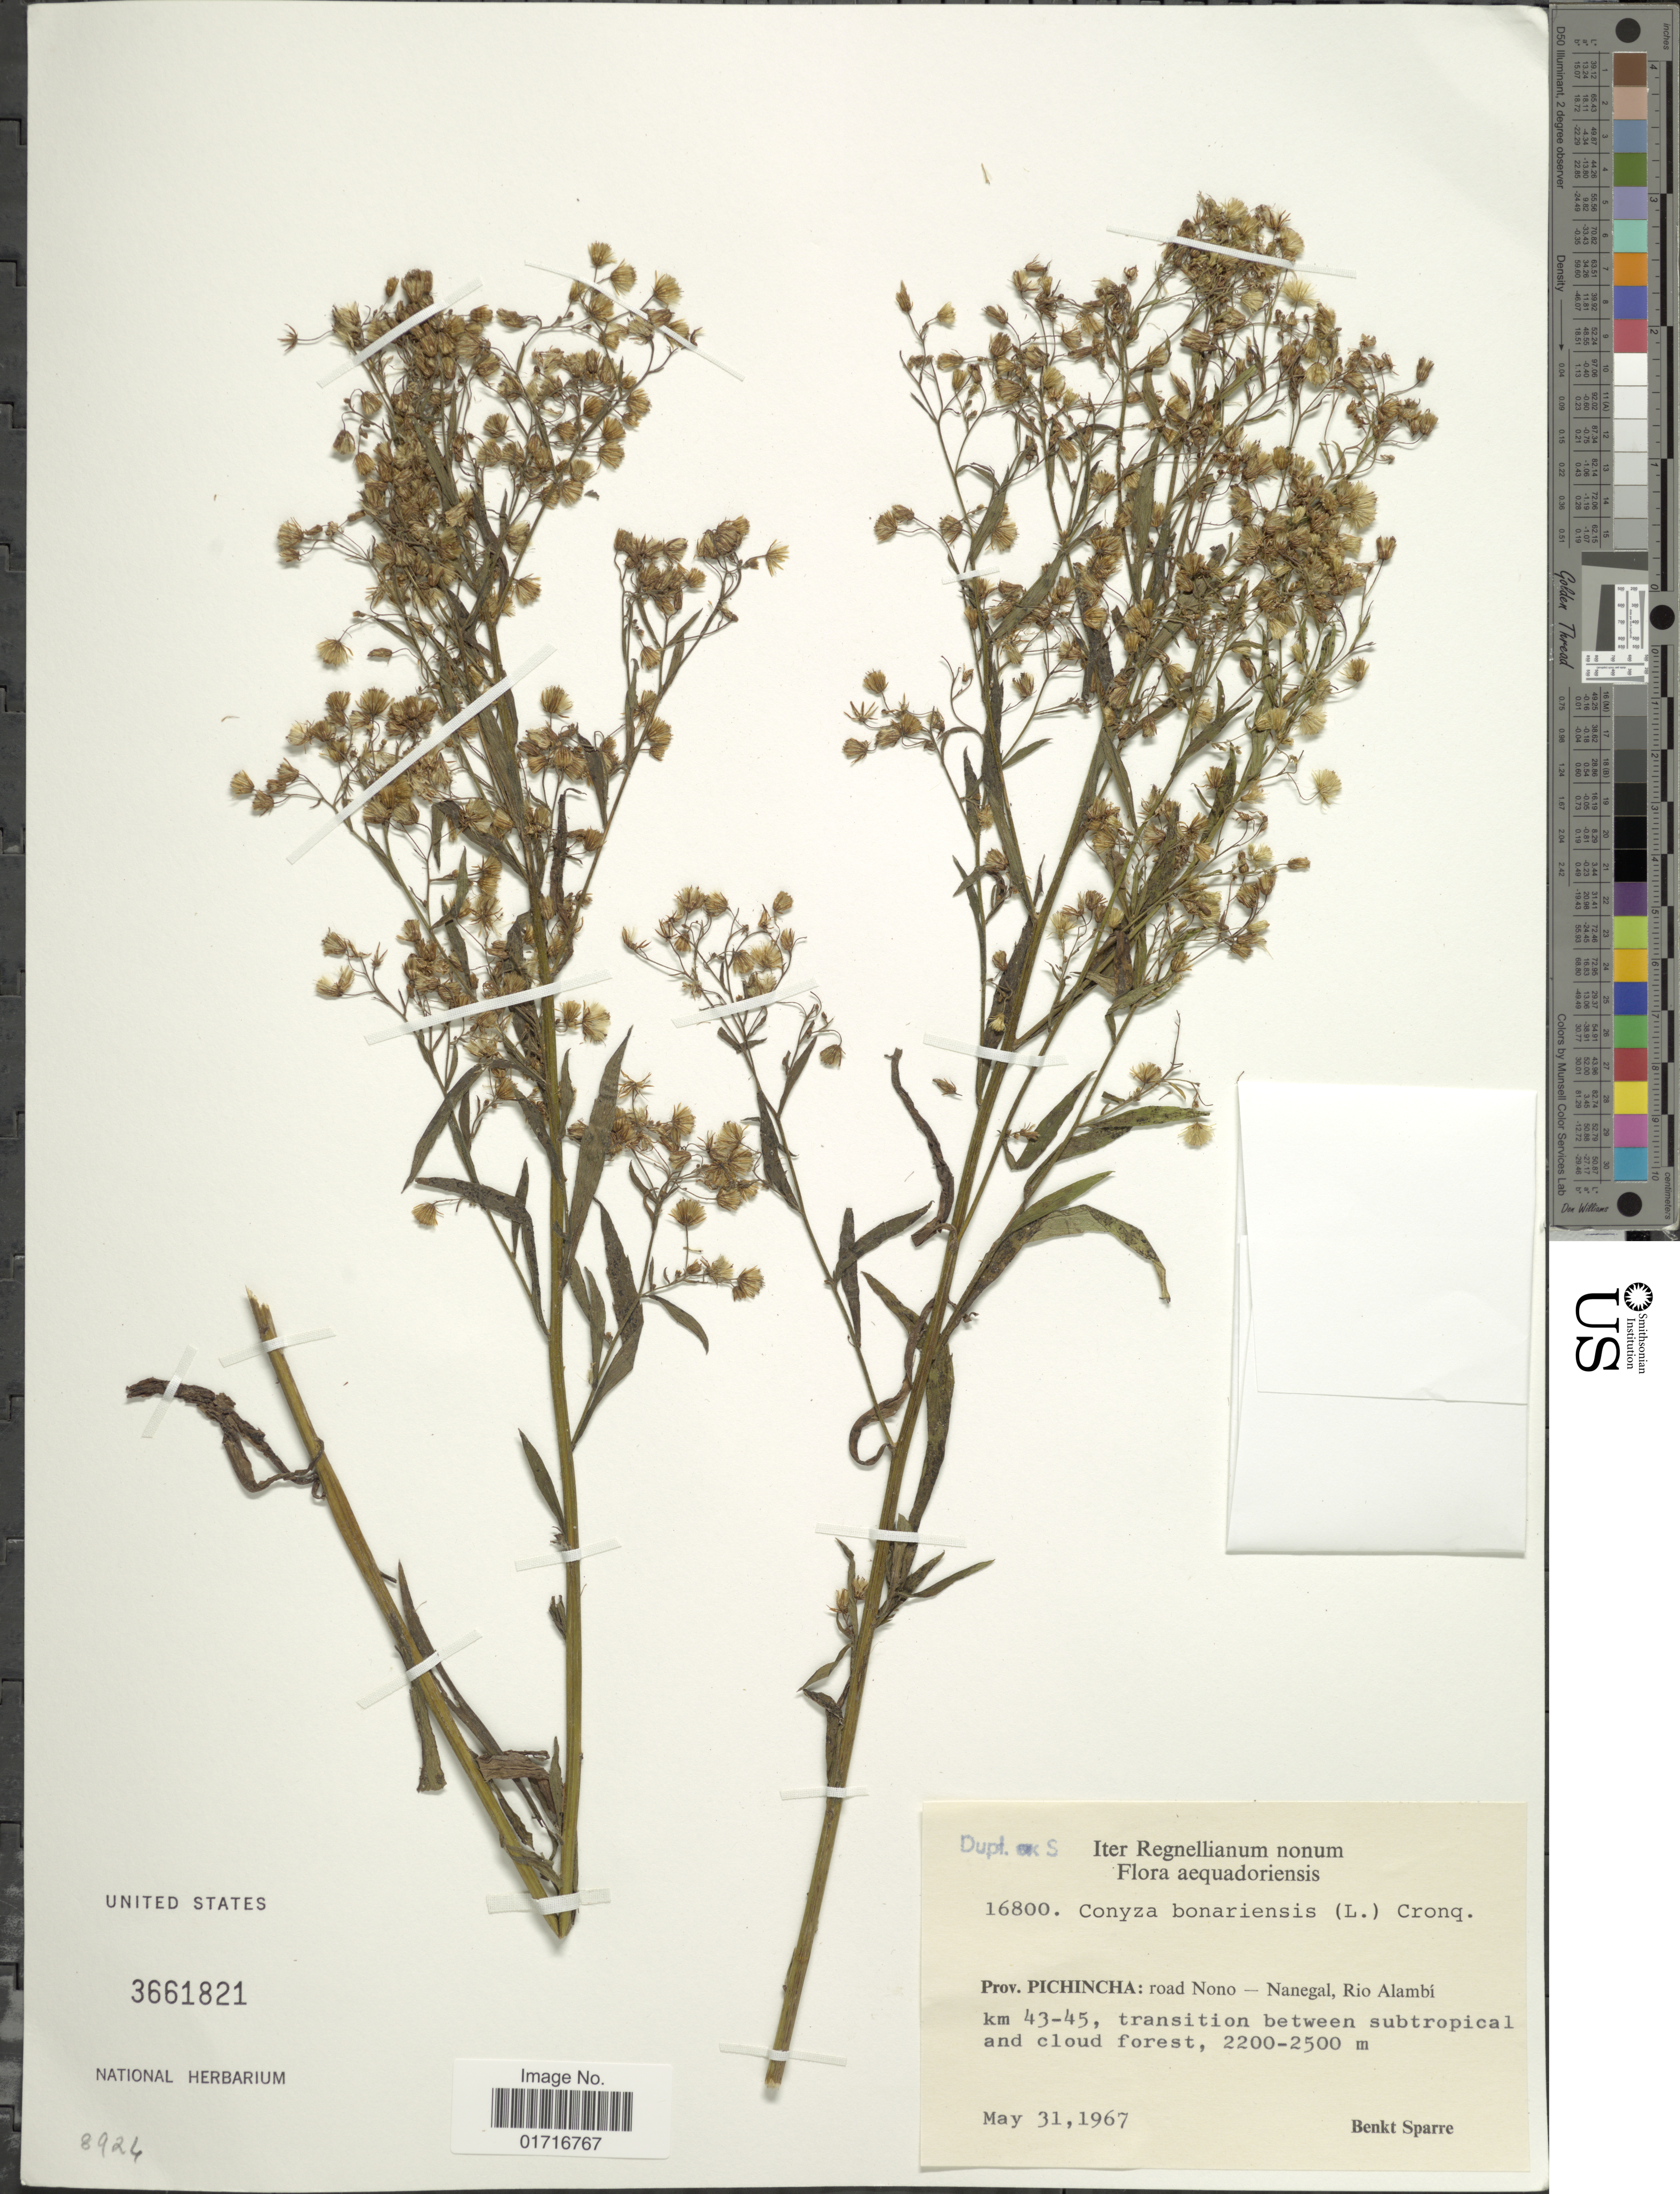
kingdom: Plantae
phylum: Tracheophyta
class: Magnoliopsida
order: Asterales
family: Asteraceae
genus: Conyza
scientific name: Conyza bonariensis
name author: (L.) Cronq.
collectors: B. Sparre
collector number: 16800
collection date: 1967-05-31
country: Ecuador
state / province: Pichincha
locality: Prov. Pichincha: road Nono- Nanegal, Rio Alambi.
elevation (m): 2200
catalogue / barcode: US 3661821